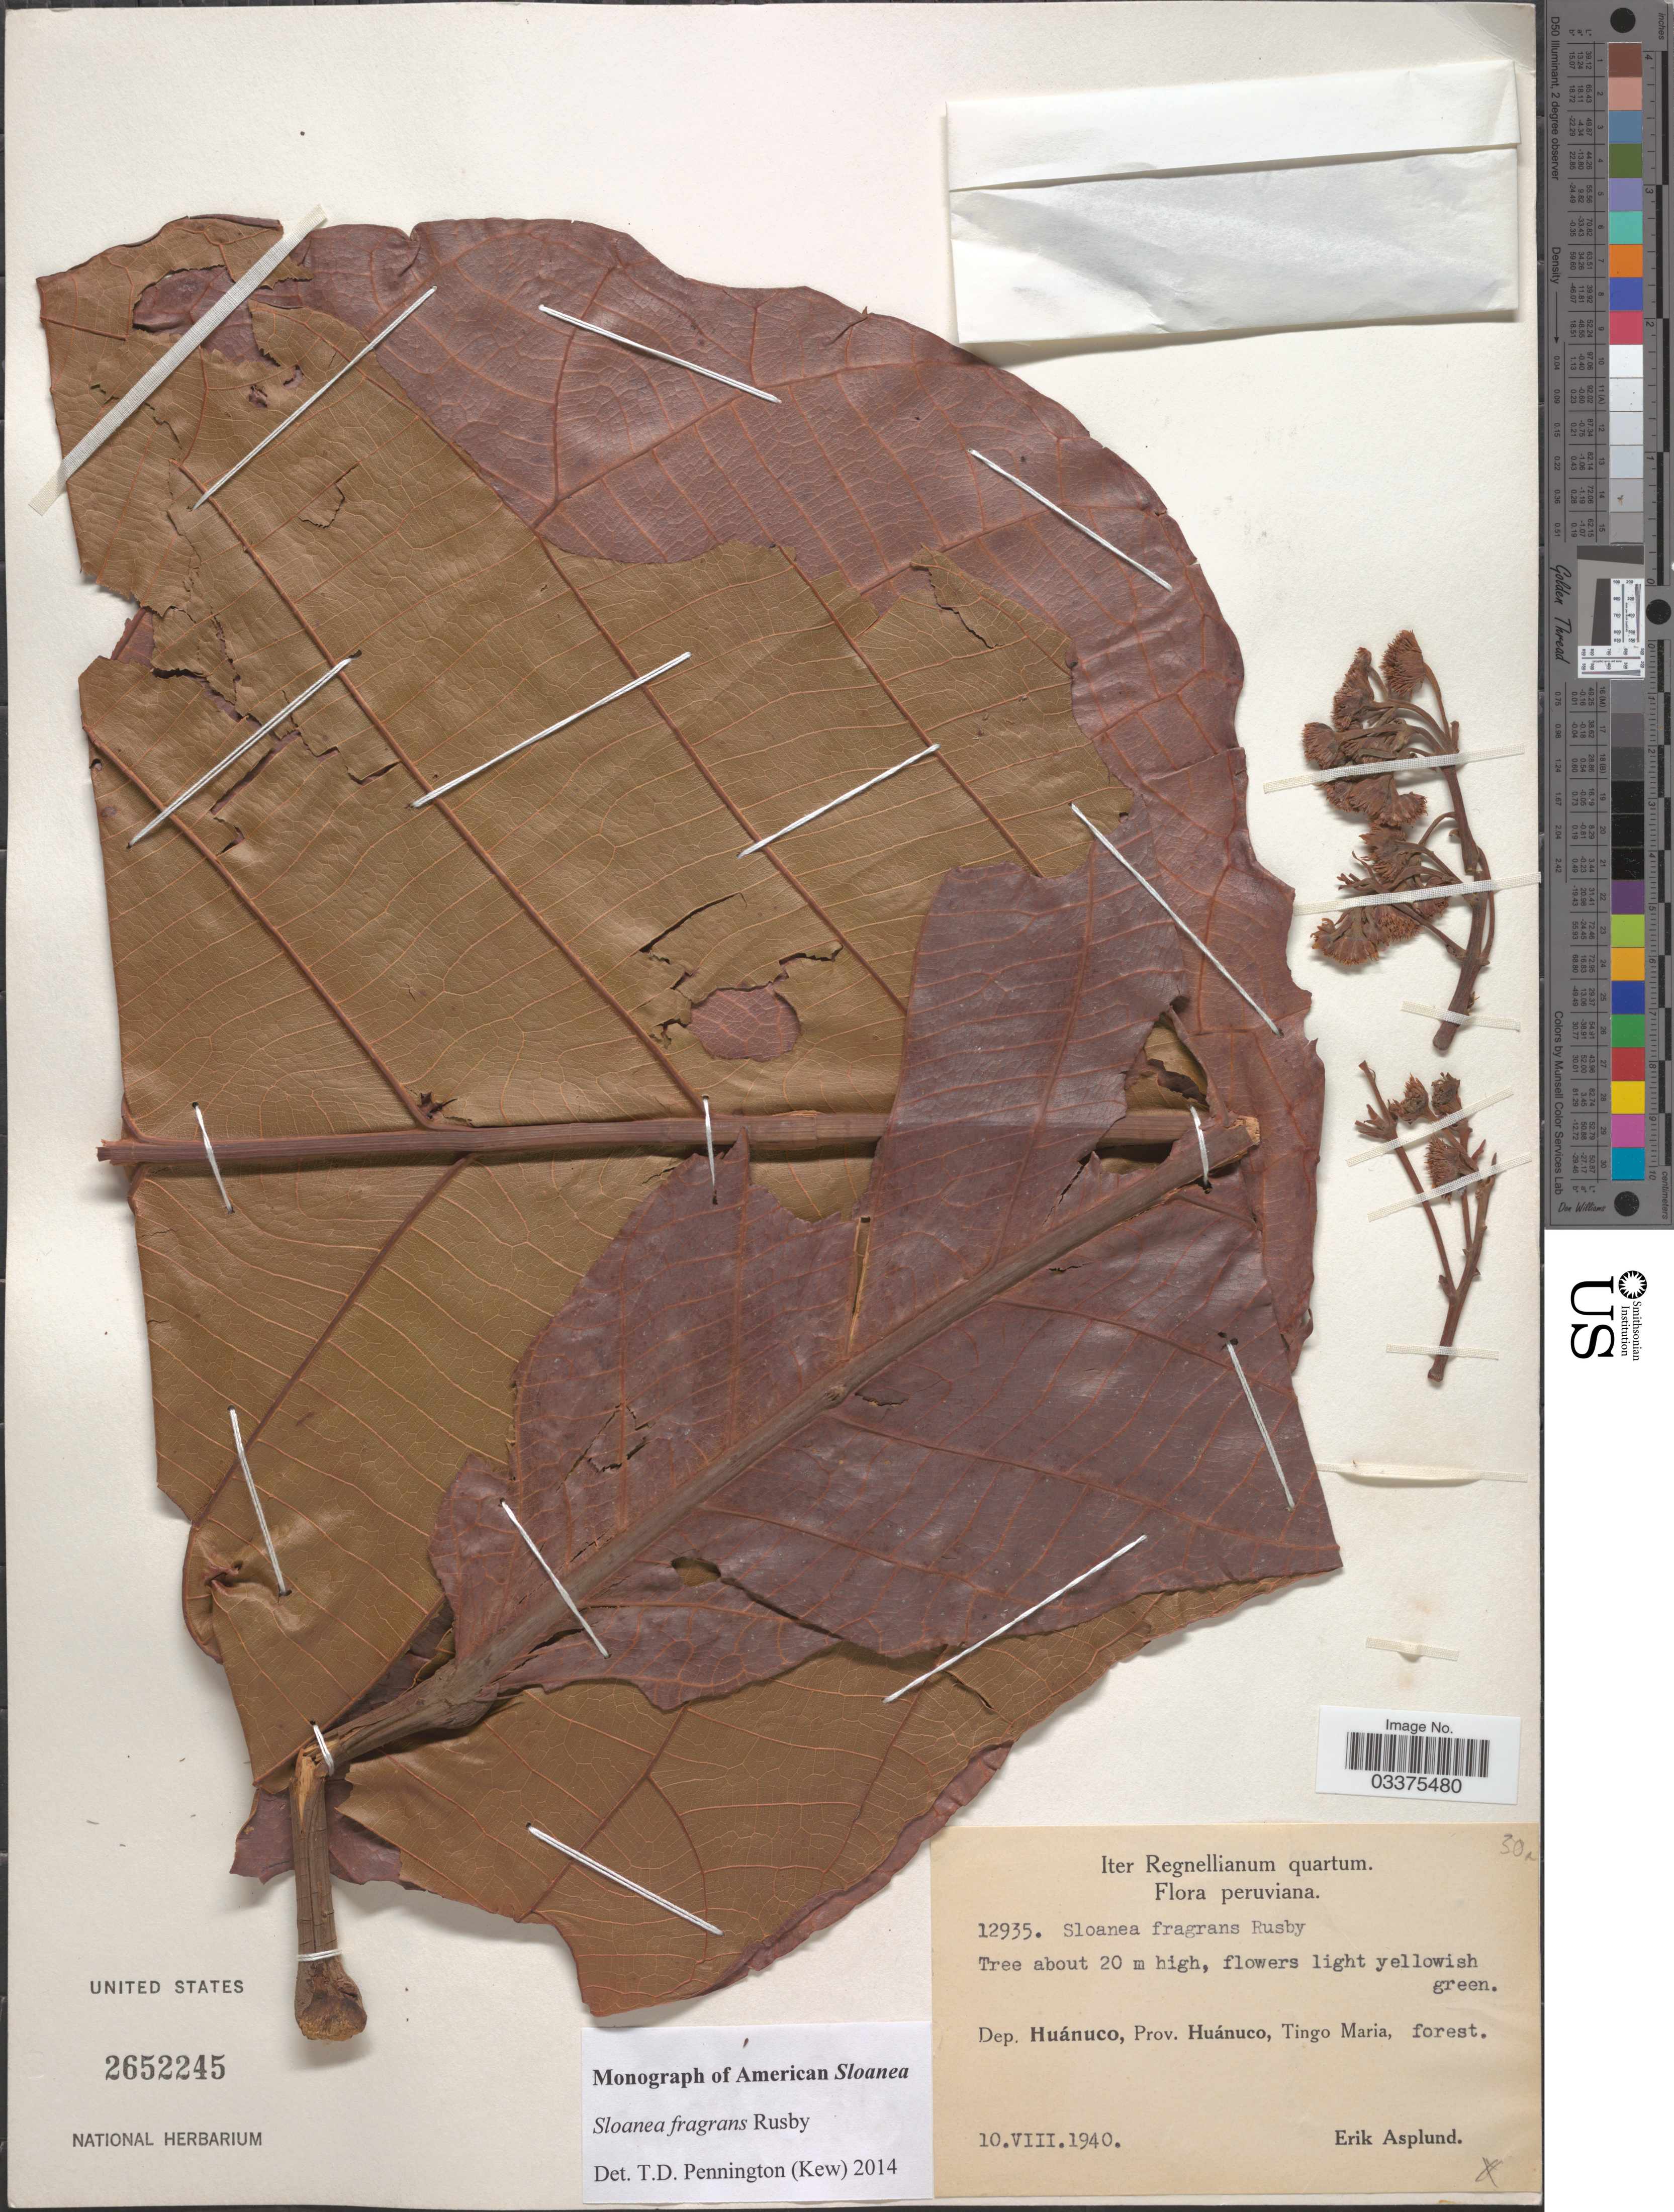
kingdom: Plantae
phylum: Tracheophyta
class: Magnoliopsida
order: Oxalidales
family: Elaeocarpaceae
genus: Sloanea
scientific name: Sloanea fragrans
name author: Rusby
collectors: E. Asplund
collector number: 12935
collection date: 1940-08-10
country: Peru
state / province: Huánuco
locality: Dep. Huánuco, Prov. Huánuco, Tingo Maria.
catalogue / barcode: US 2652245